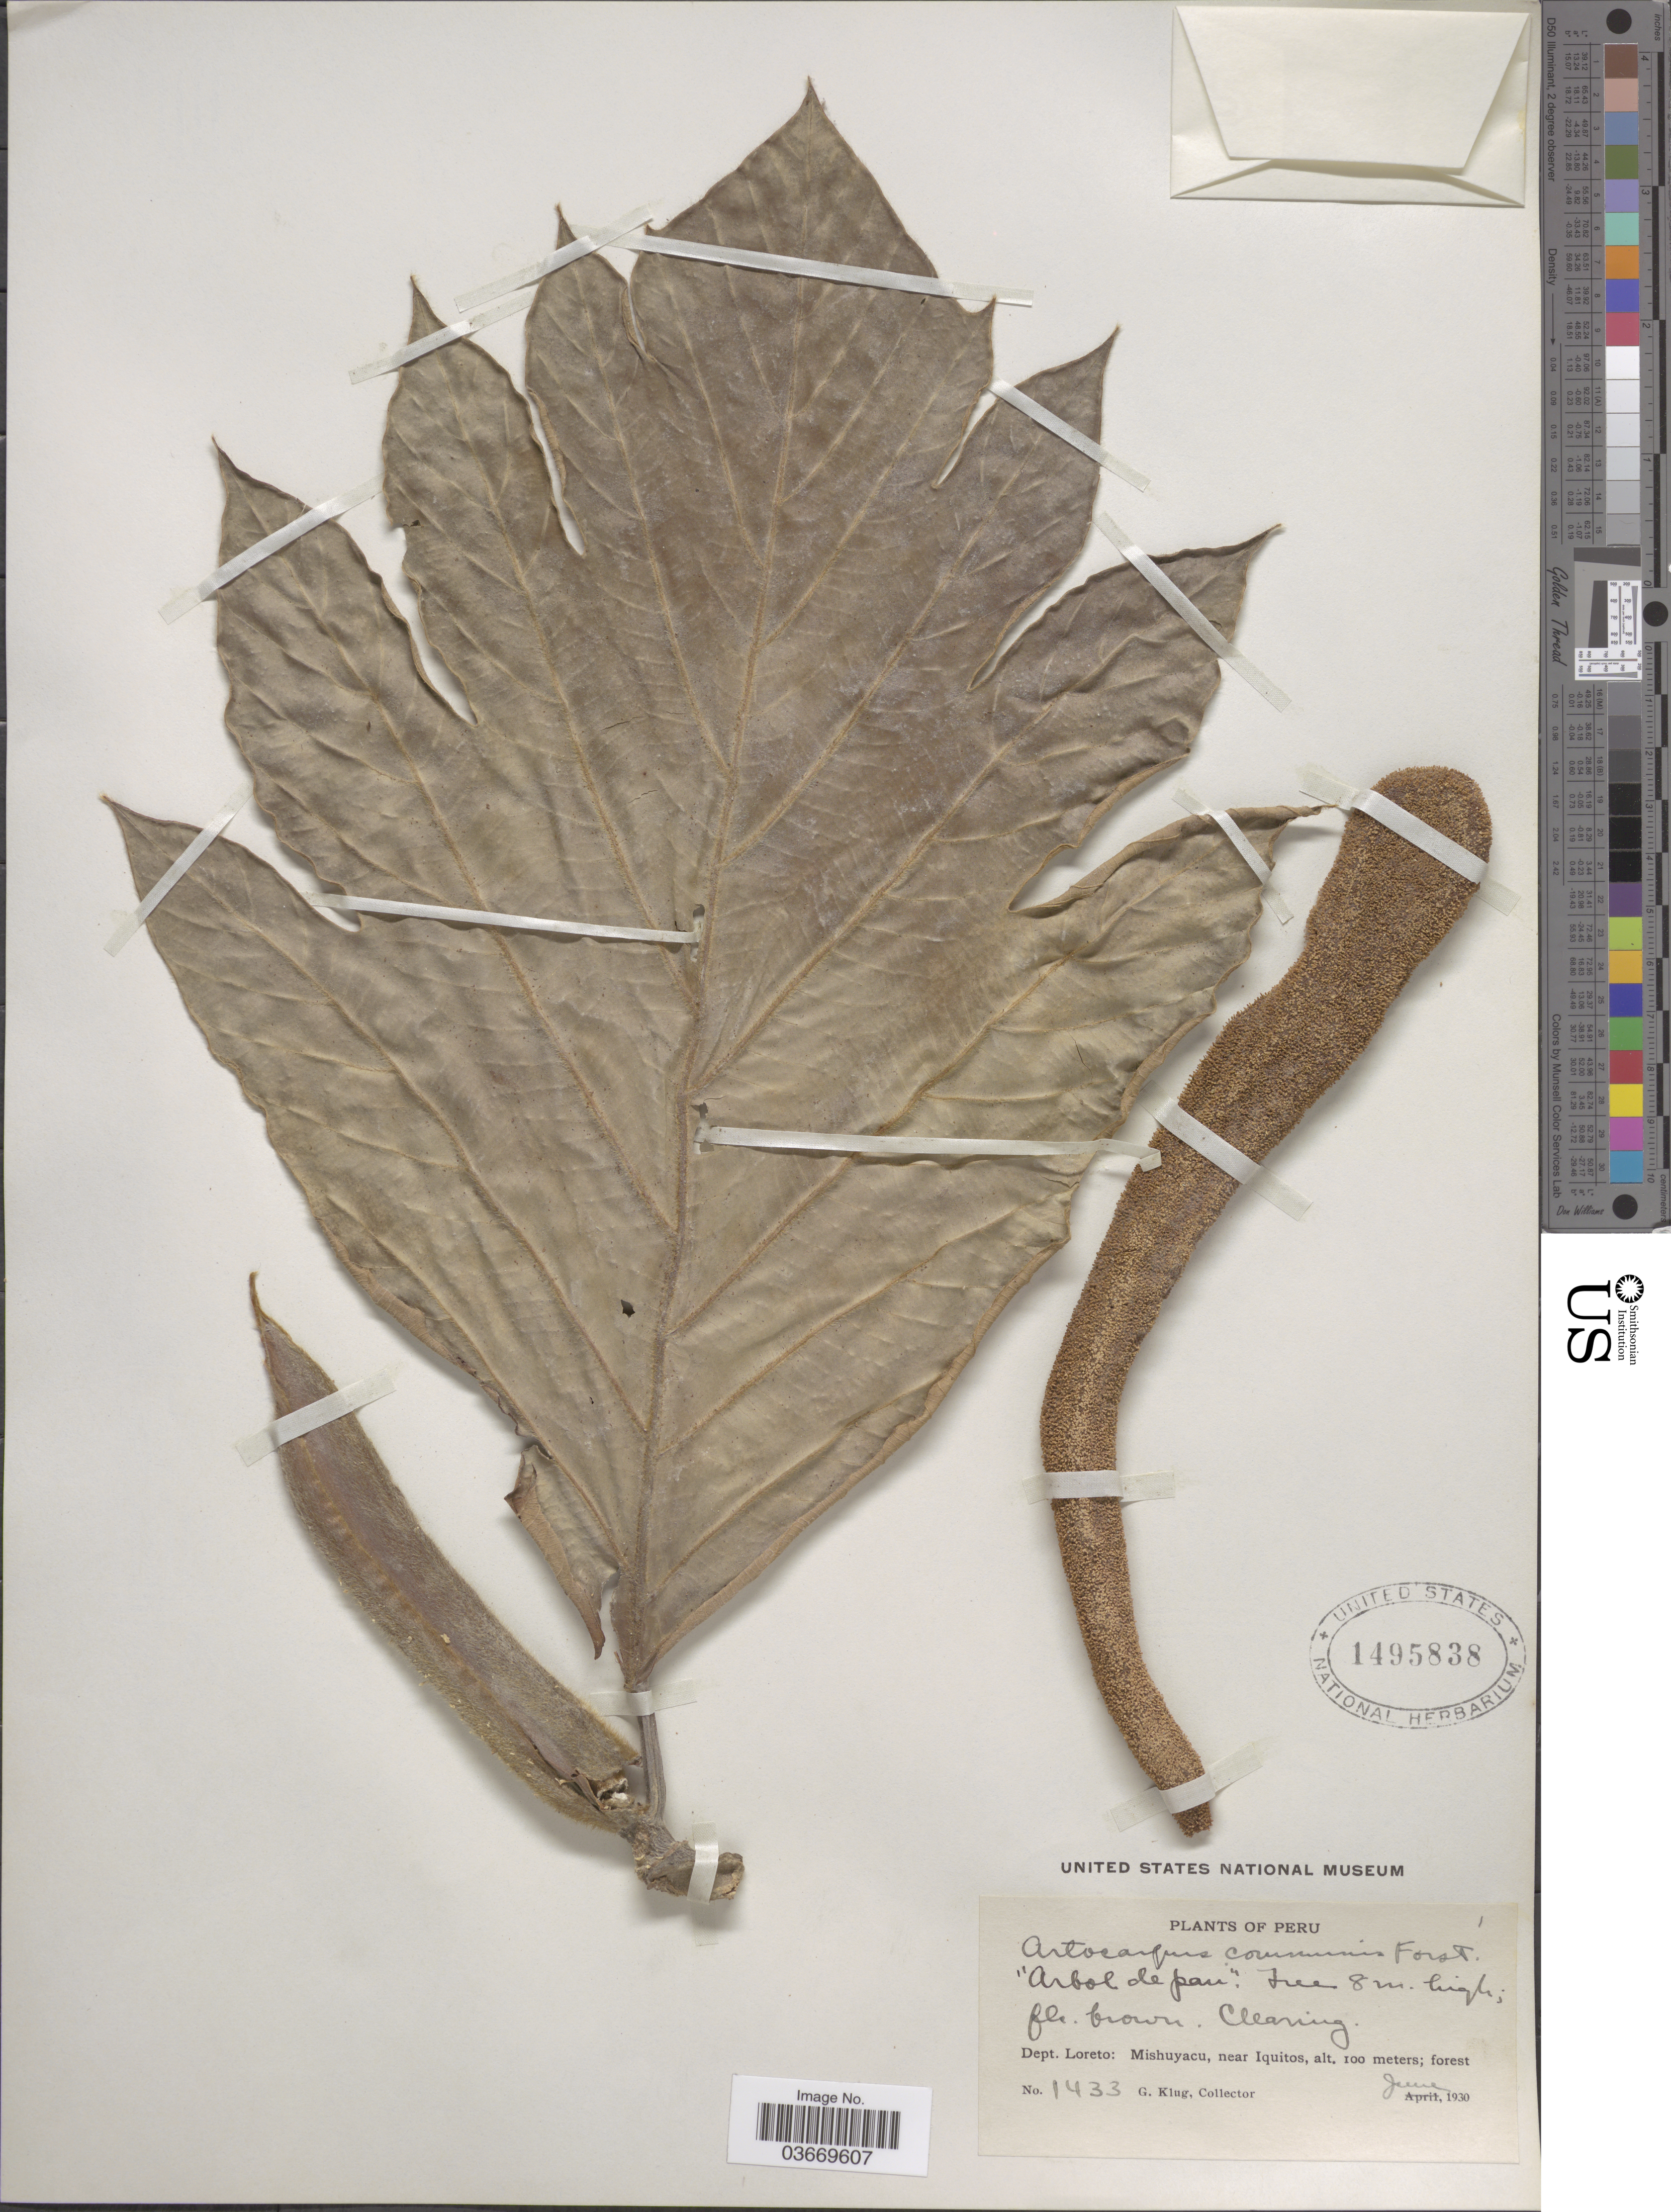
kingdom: Plantae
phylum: Tracheophyta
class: Magnoliopsida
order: Rosales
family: Moraceae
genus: Artocarpus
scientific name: Artocarpus altilis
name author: (Parkinson) Fosberg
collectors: G. Klug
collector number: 1433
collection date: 1930-06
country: Peru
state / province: Loreto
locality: Dept. Loreto: Mishuyacu, near Iquitos.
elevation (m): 100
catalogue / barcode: US 1495838